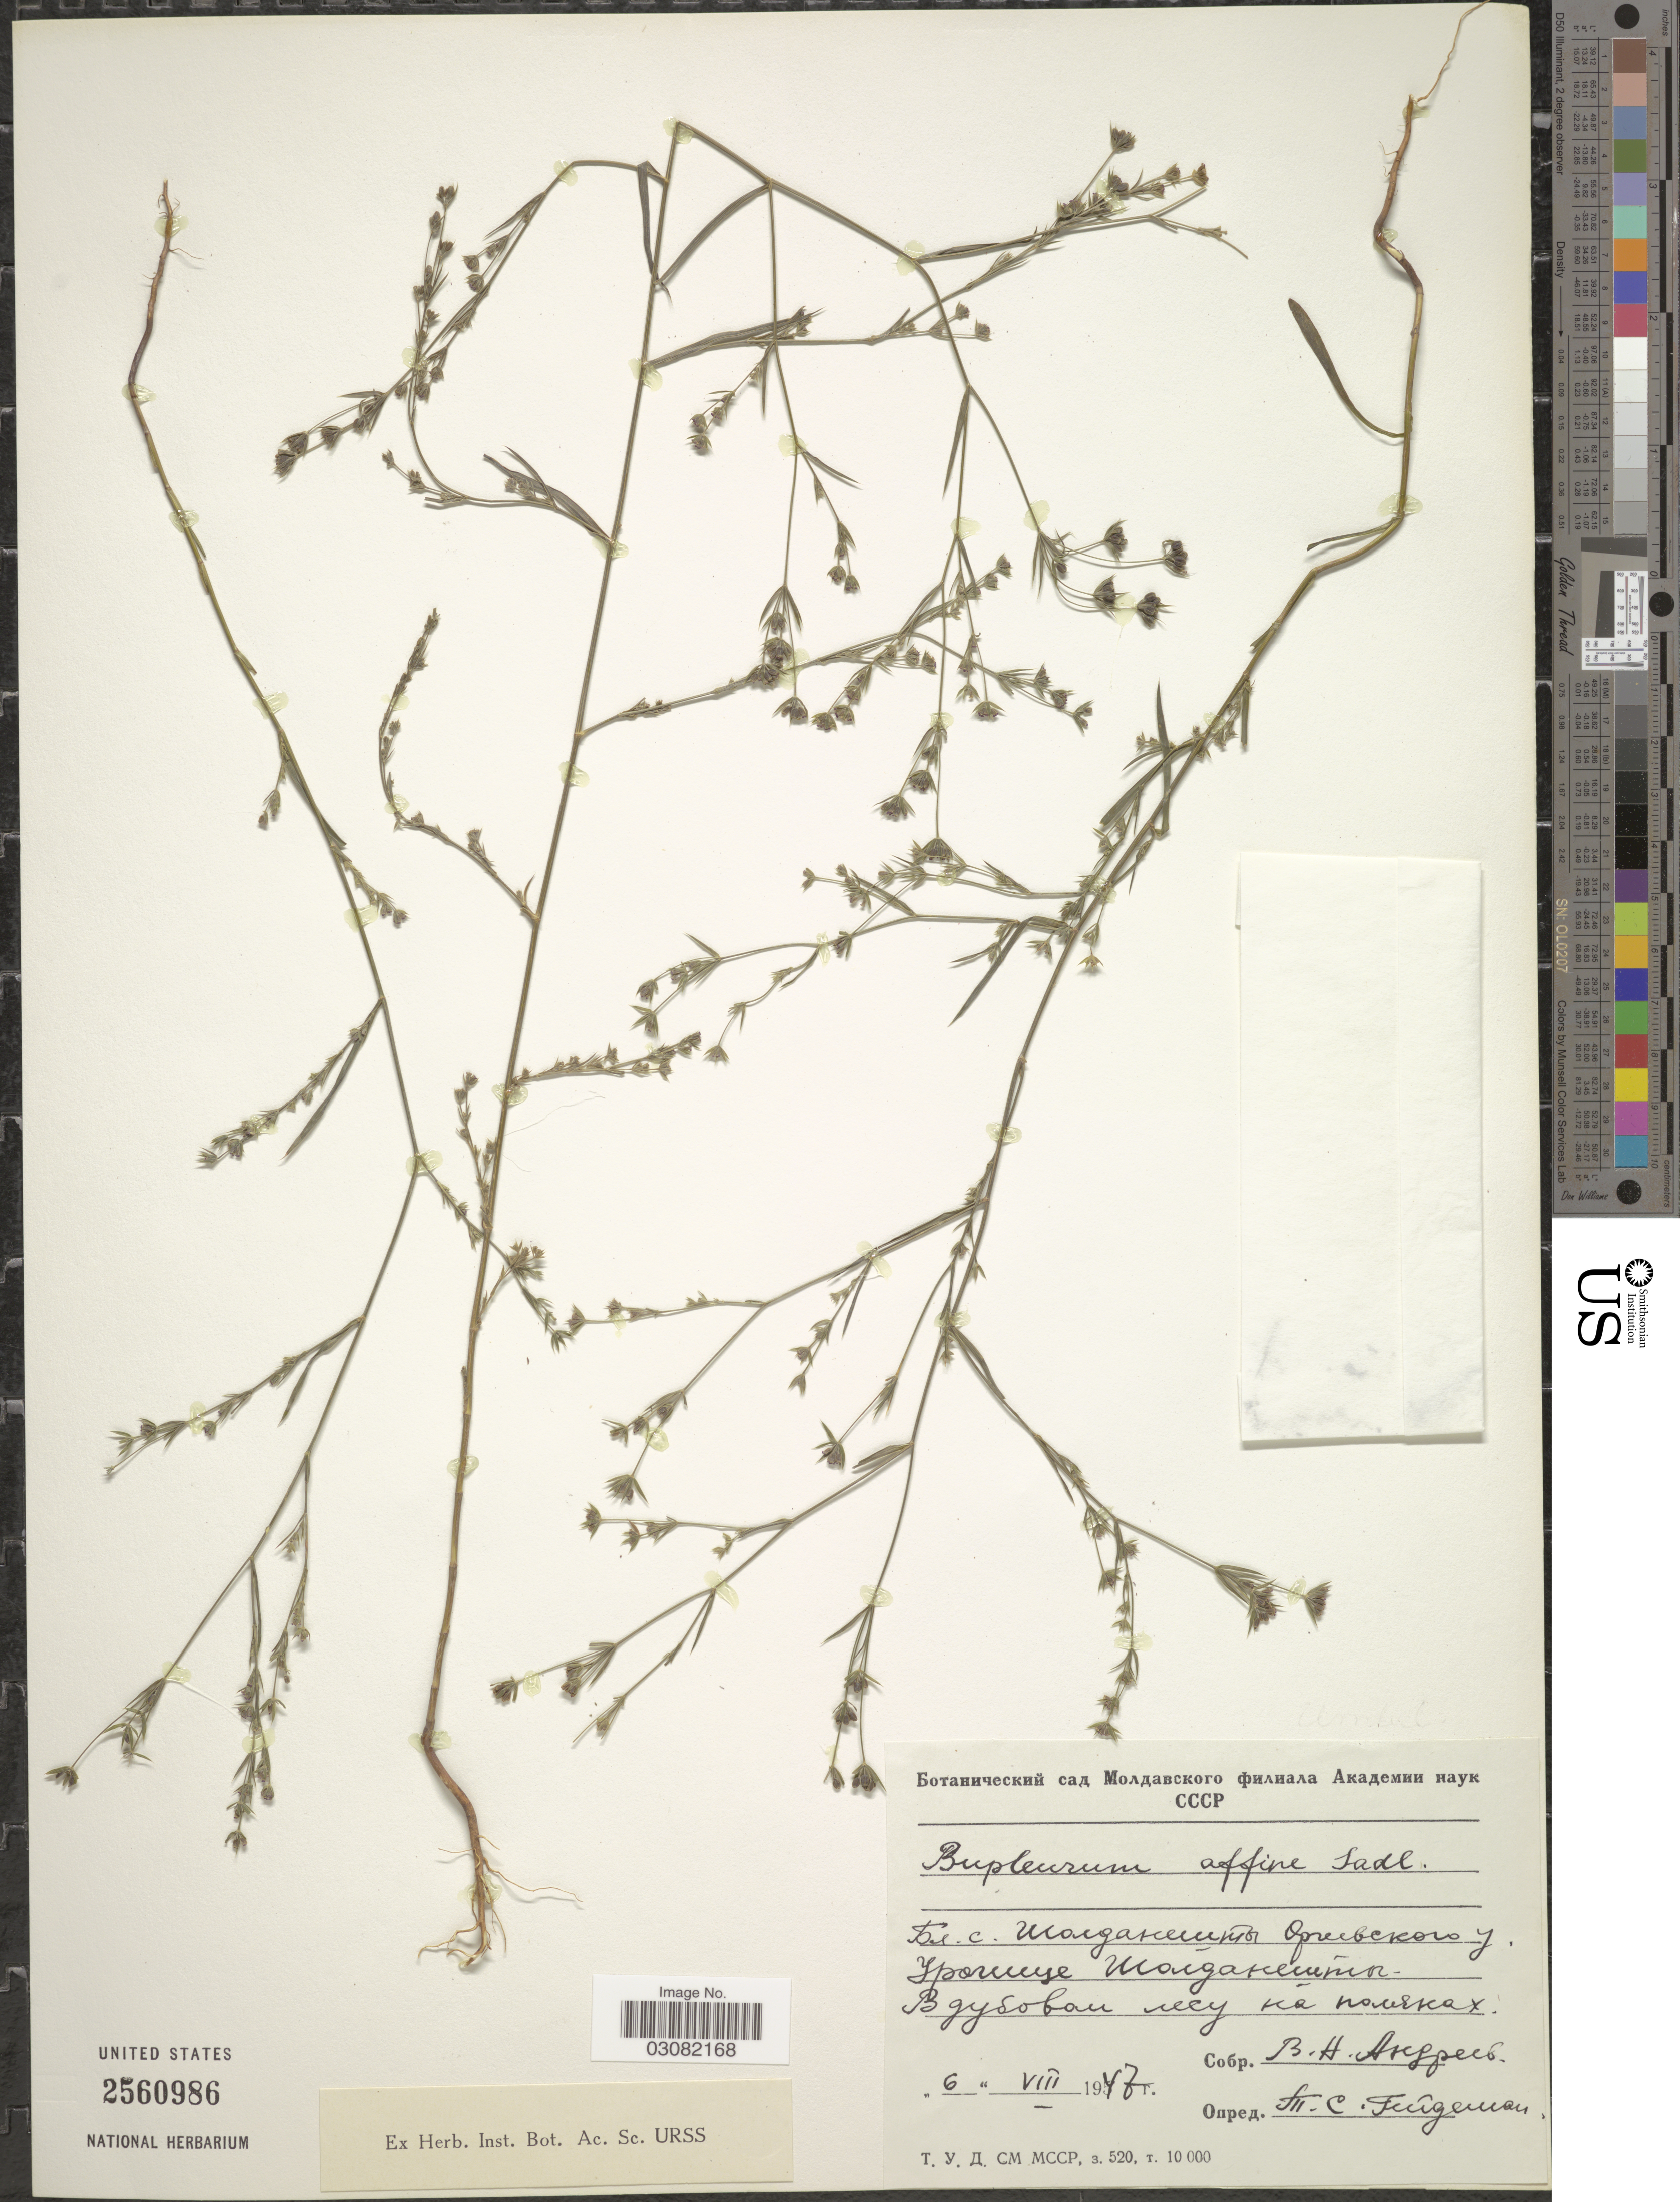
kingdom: Plantae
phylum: Tracheophyta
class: Magnoliopsida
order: Apiales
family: Apiaceae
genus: Bupleurum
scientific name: Bupleurum affine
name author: Sadler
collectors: V. Andreev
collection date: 1947-08-06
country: Moldova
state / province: Soldanesti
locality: X.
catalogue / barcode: US 2560986